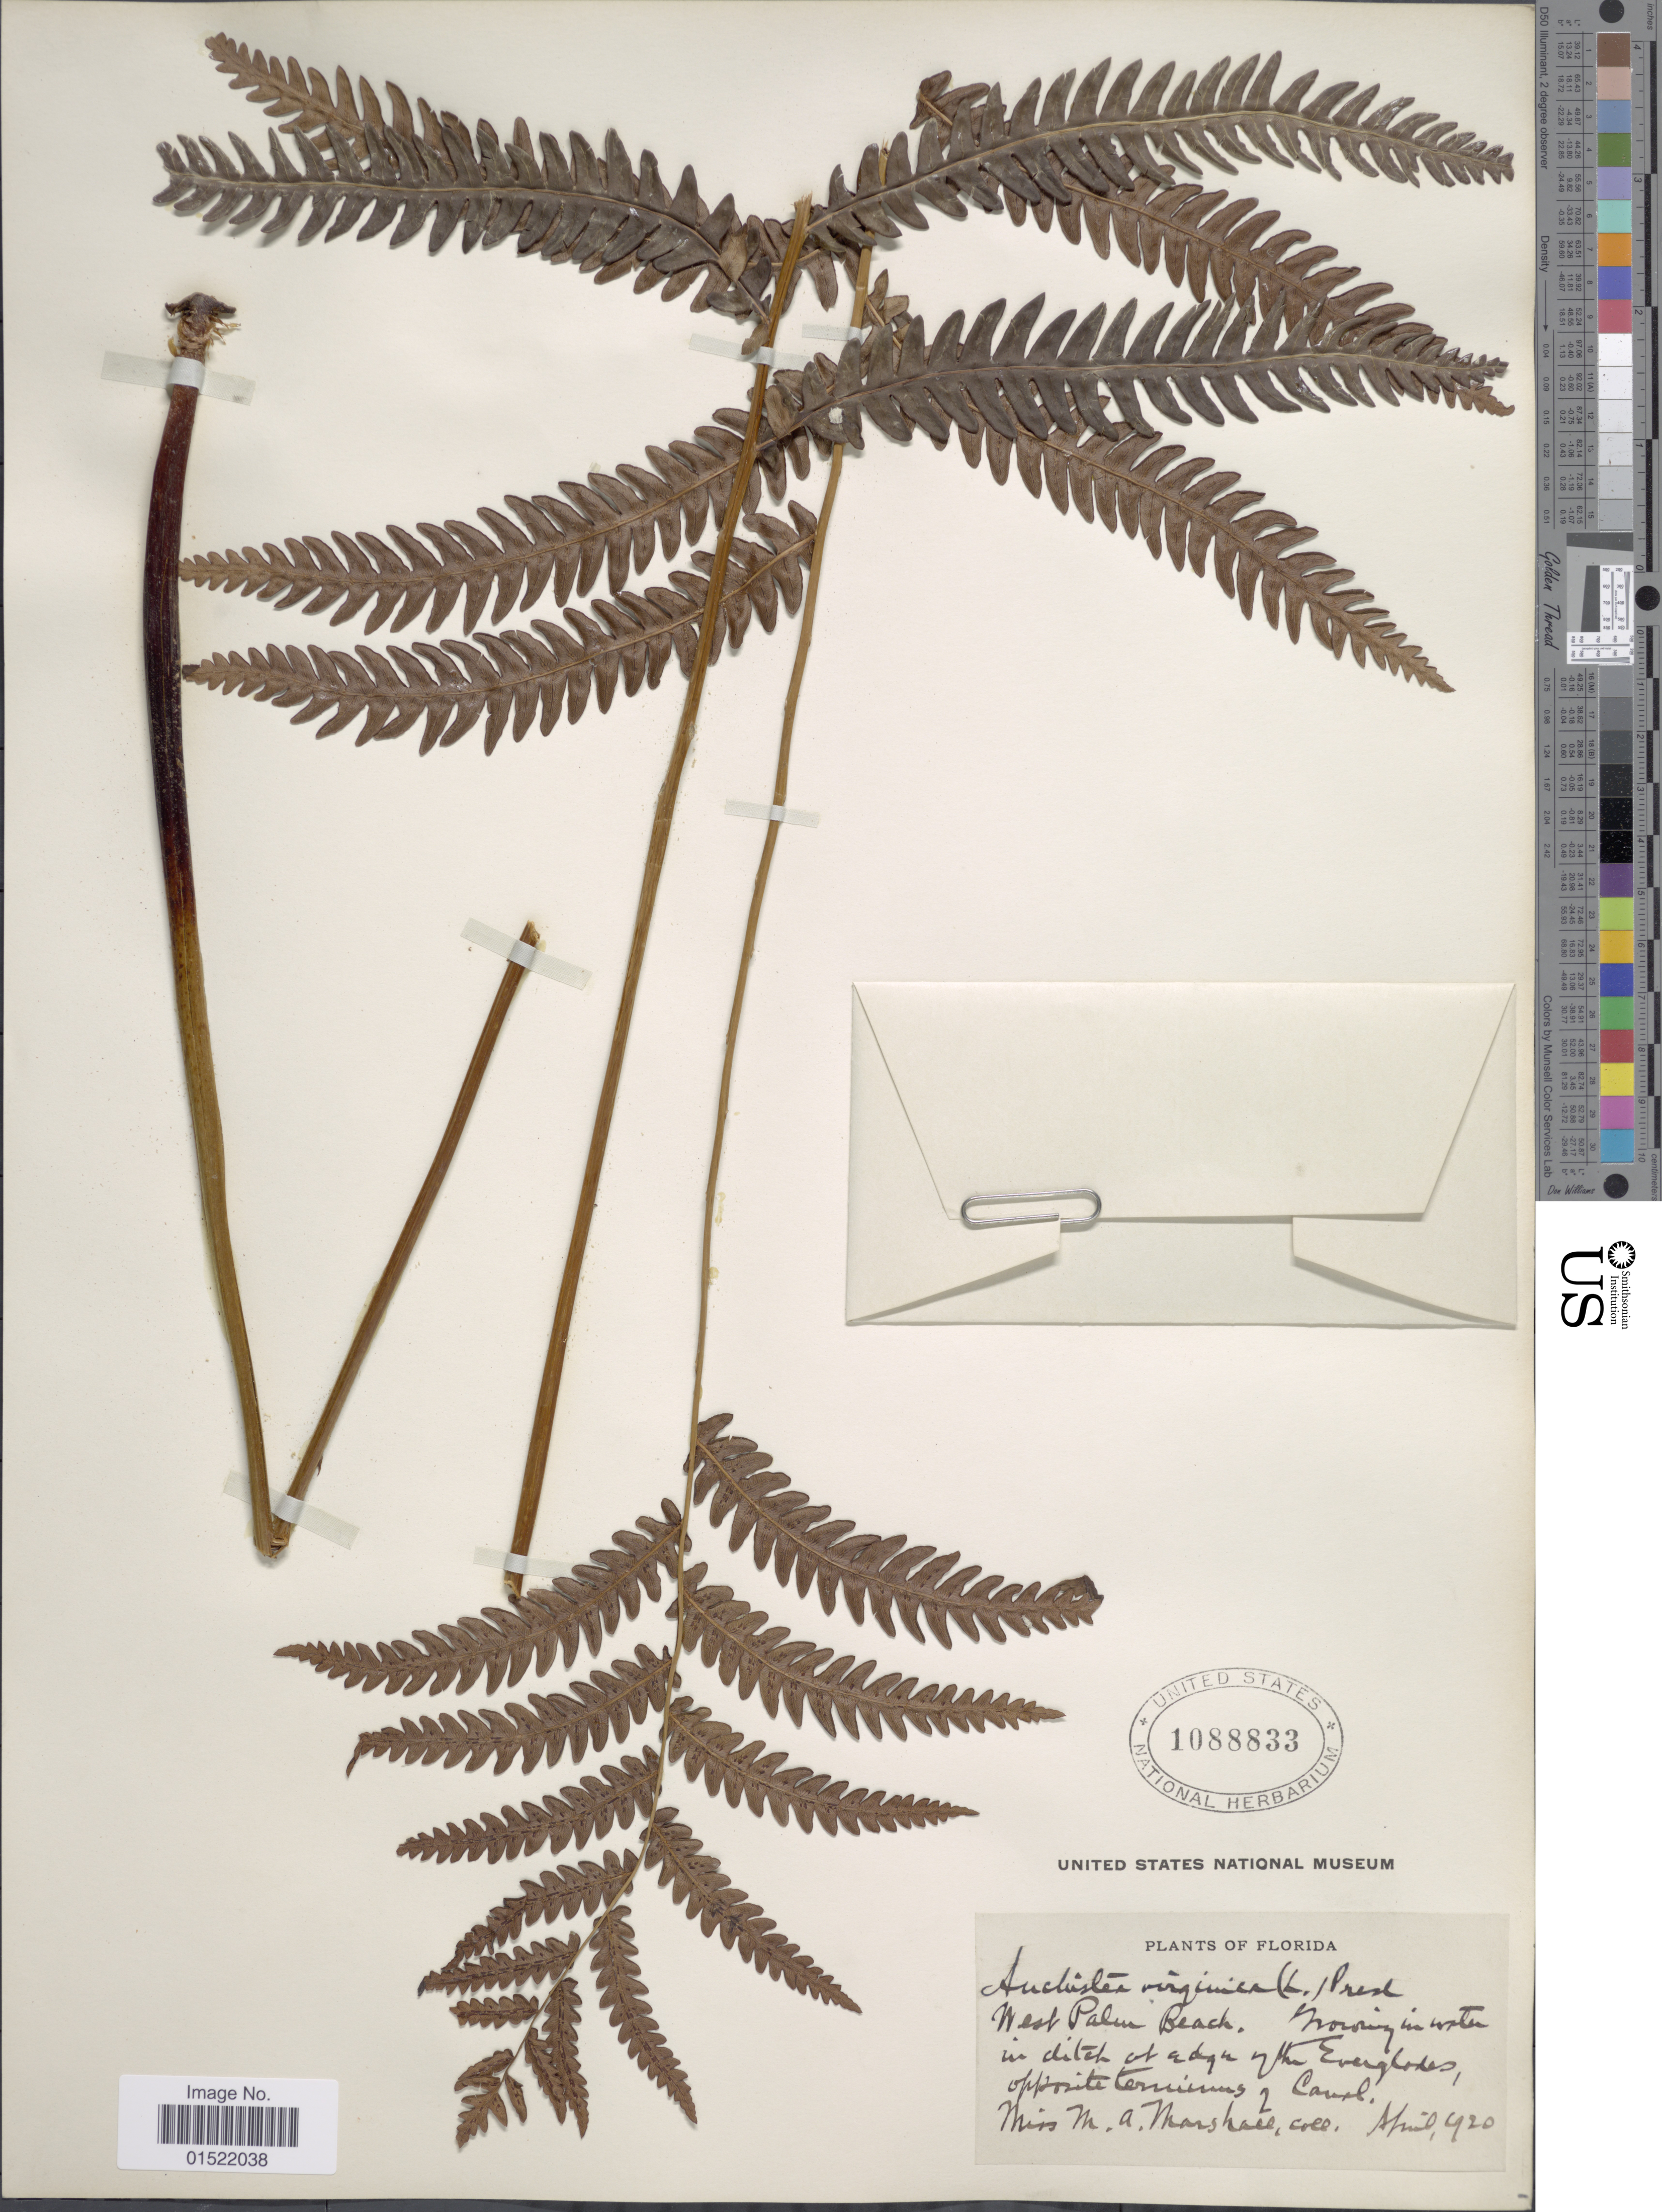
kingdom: Plantae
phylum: Tracheophyta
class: Polypodiopsida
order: Polypodiales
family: Blechnaceae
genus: Woodwardia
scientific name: Woodwardia virginica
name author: (L.) R.M. Sm.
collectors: M. Marshall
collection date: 1920-04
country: United States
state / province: Florida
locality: West Palm Beach, growing in water in ditch of edge of the Everglades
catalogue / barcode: US 1088833